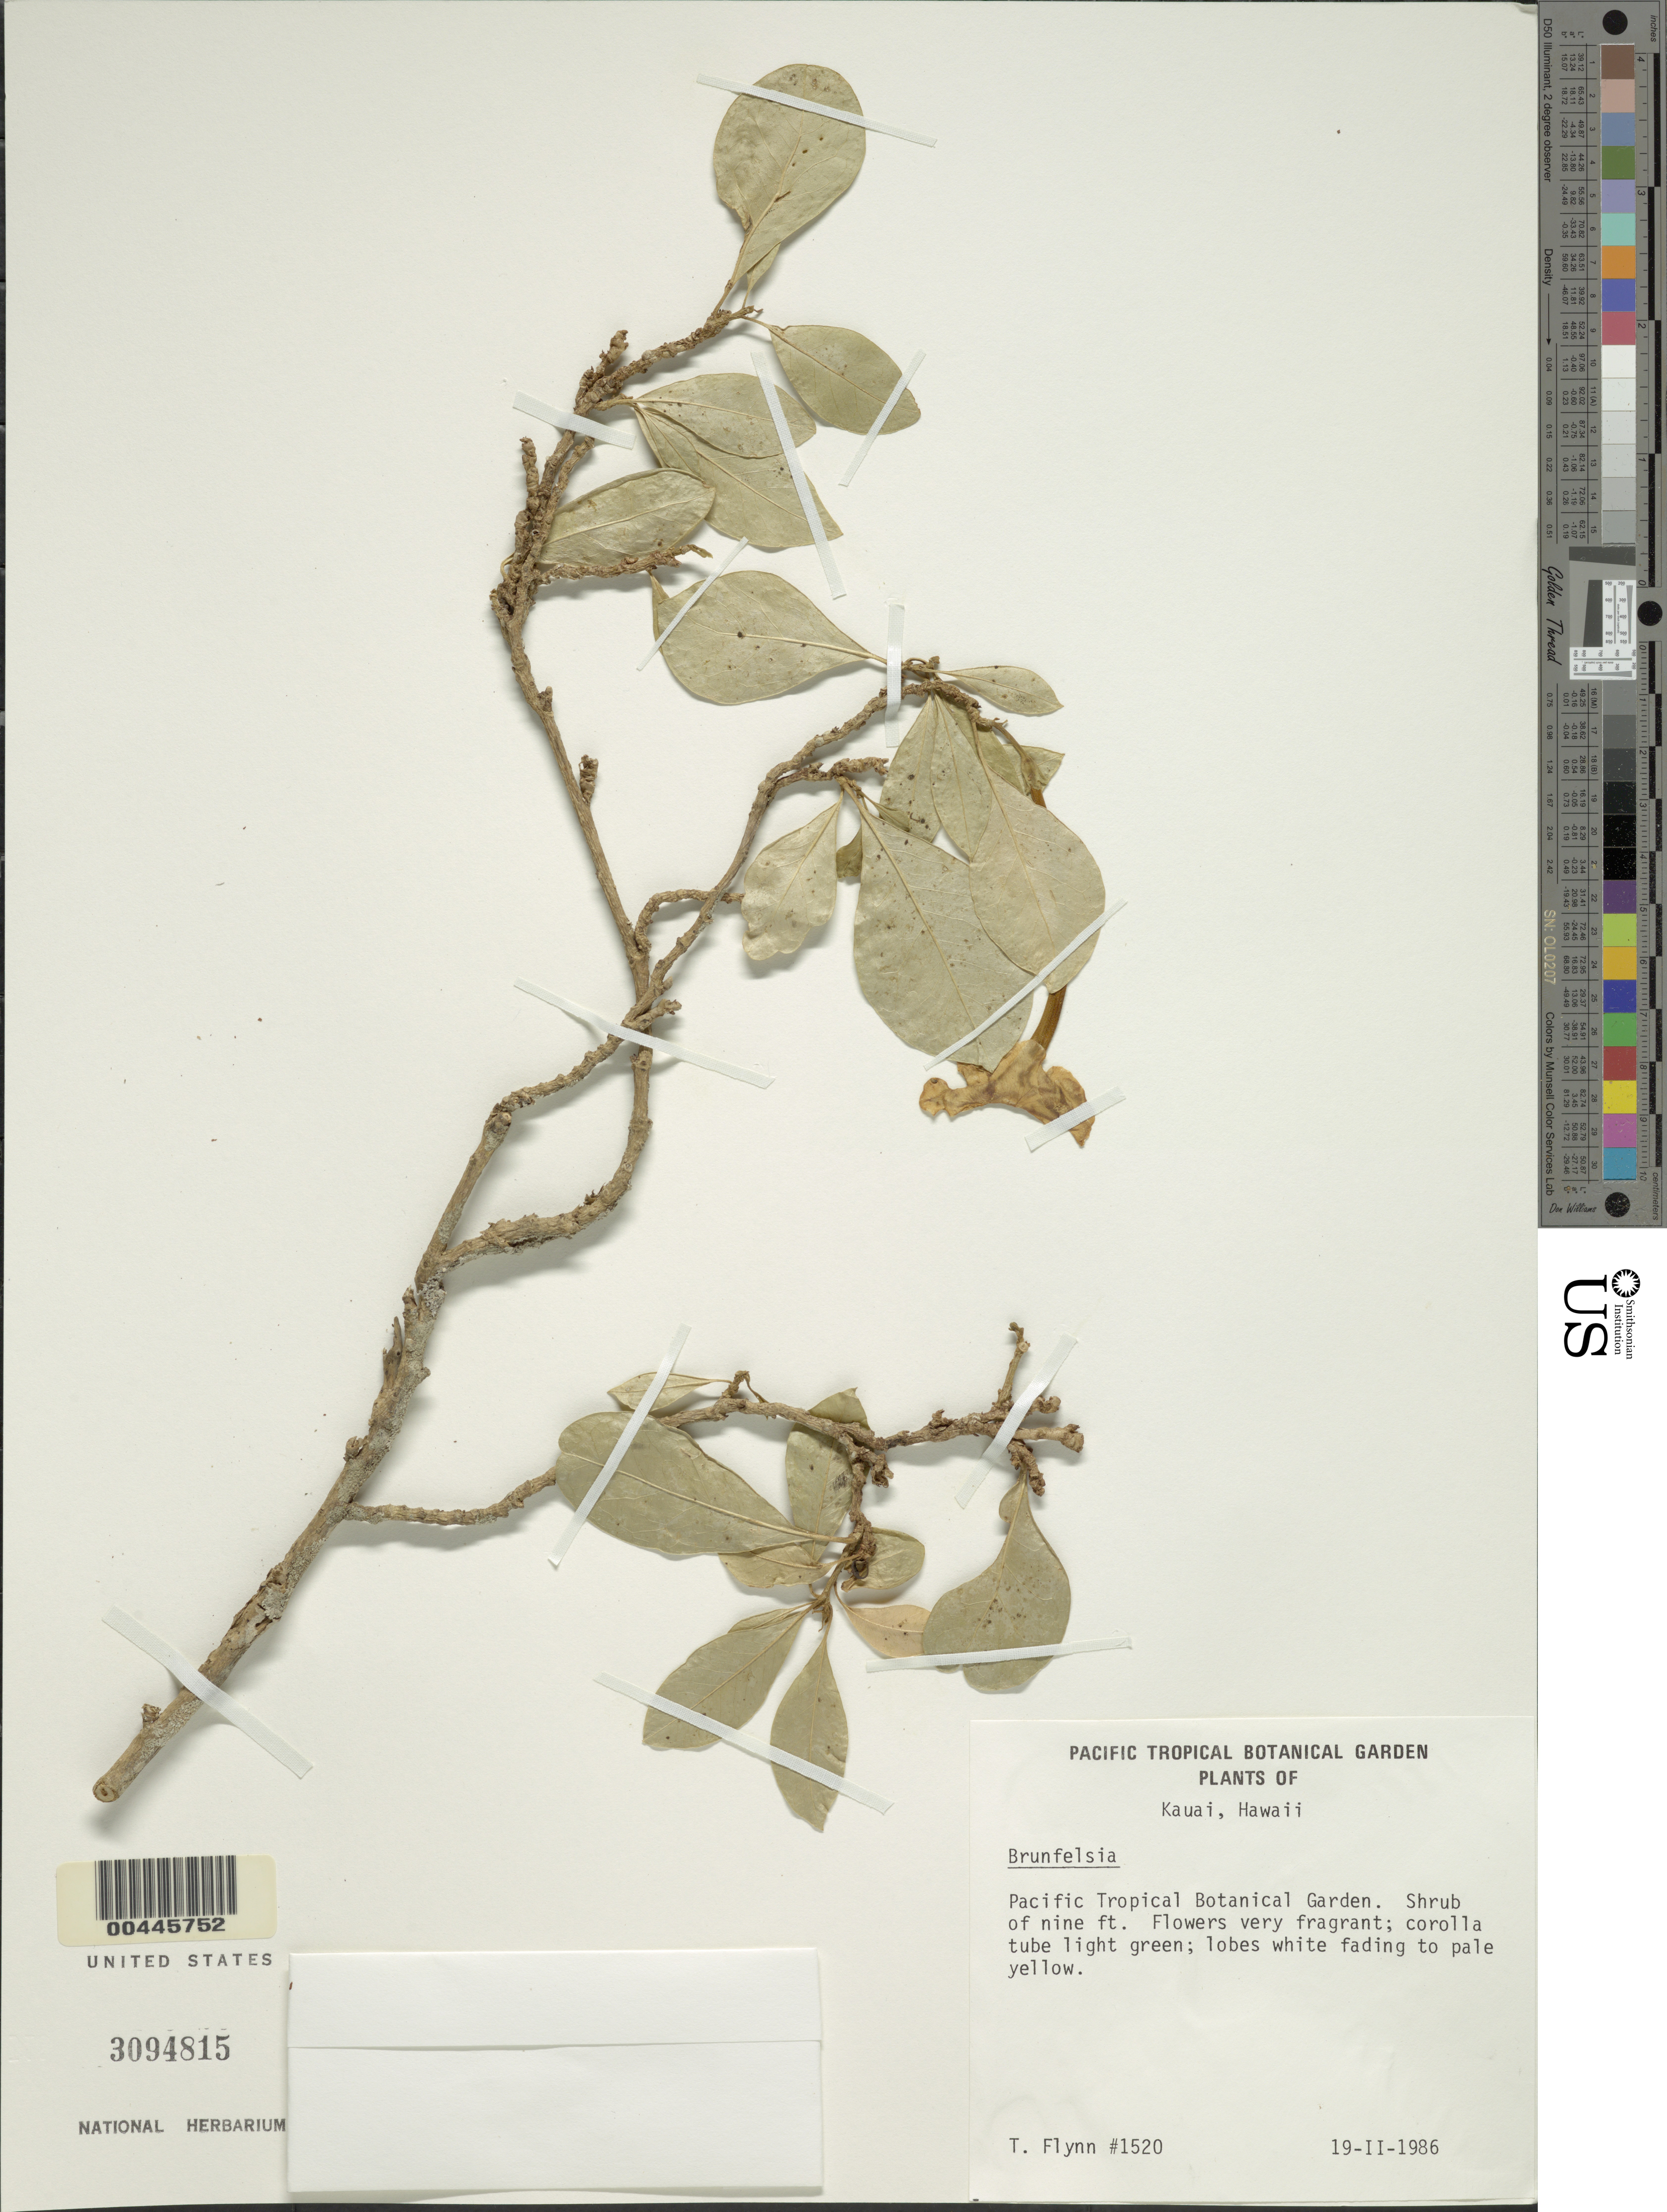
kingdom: Plantae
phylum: Tracheophyta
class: Magnoliopsida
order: Solanales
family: Solanaceae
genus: Brunfelsia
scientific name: Brunfelsia sp.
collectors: T. W. Flynn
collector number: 1520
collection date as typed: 19 Feb 1986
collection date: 1986-02-19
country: United States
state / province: Hawaii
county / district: Kauai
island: Kaua'i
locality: Pacific Tropical Botanical Garden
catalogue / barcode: US 3094815